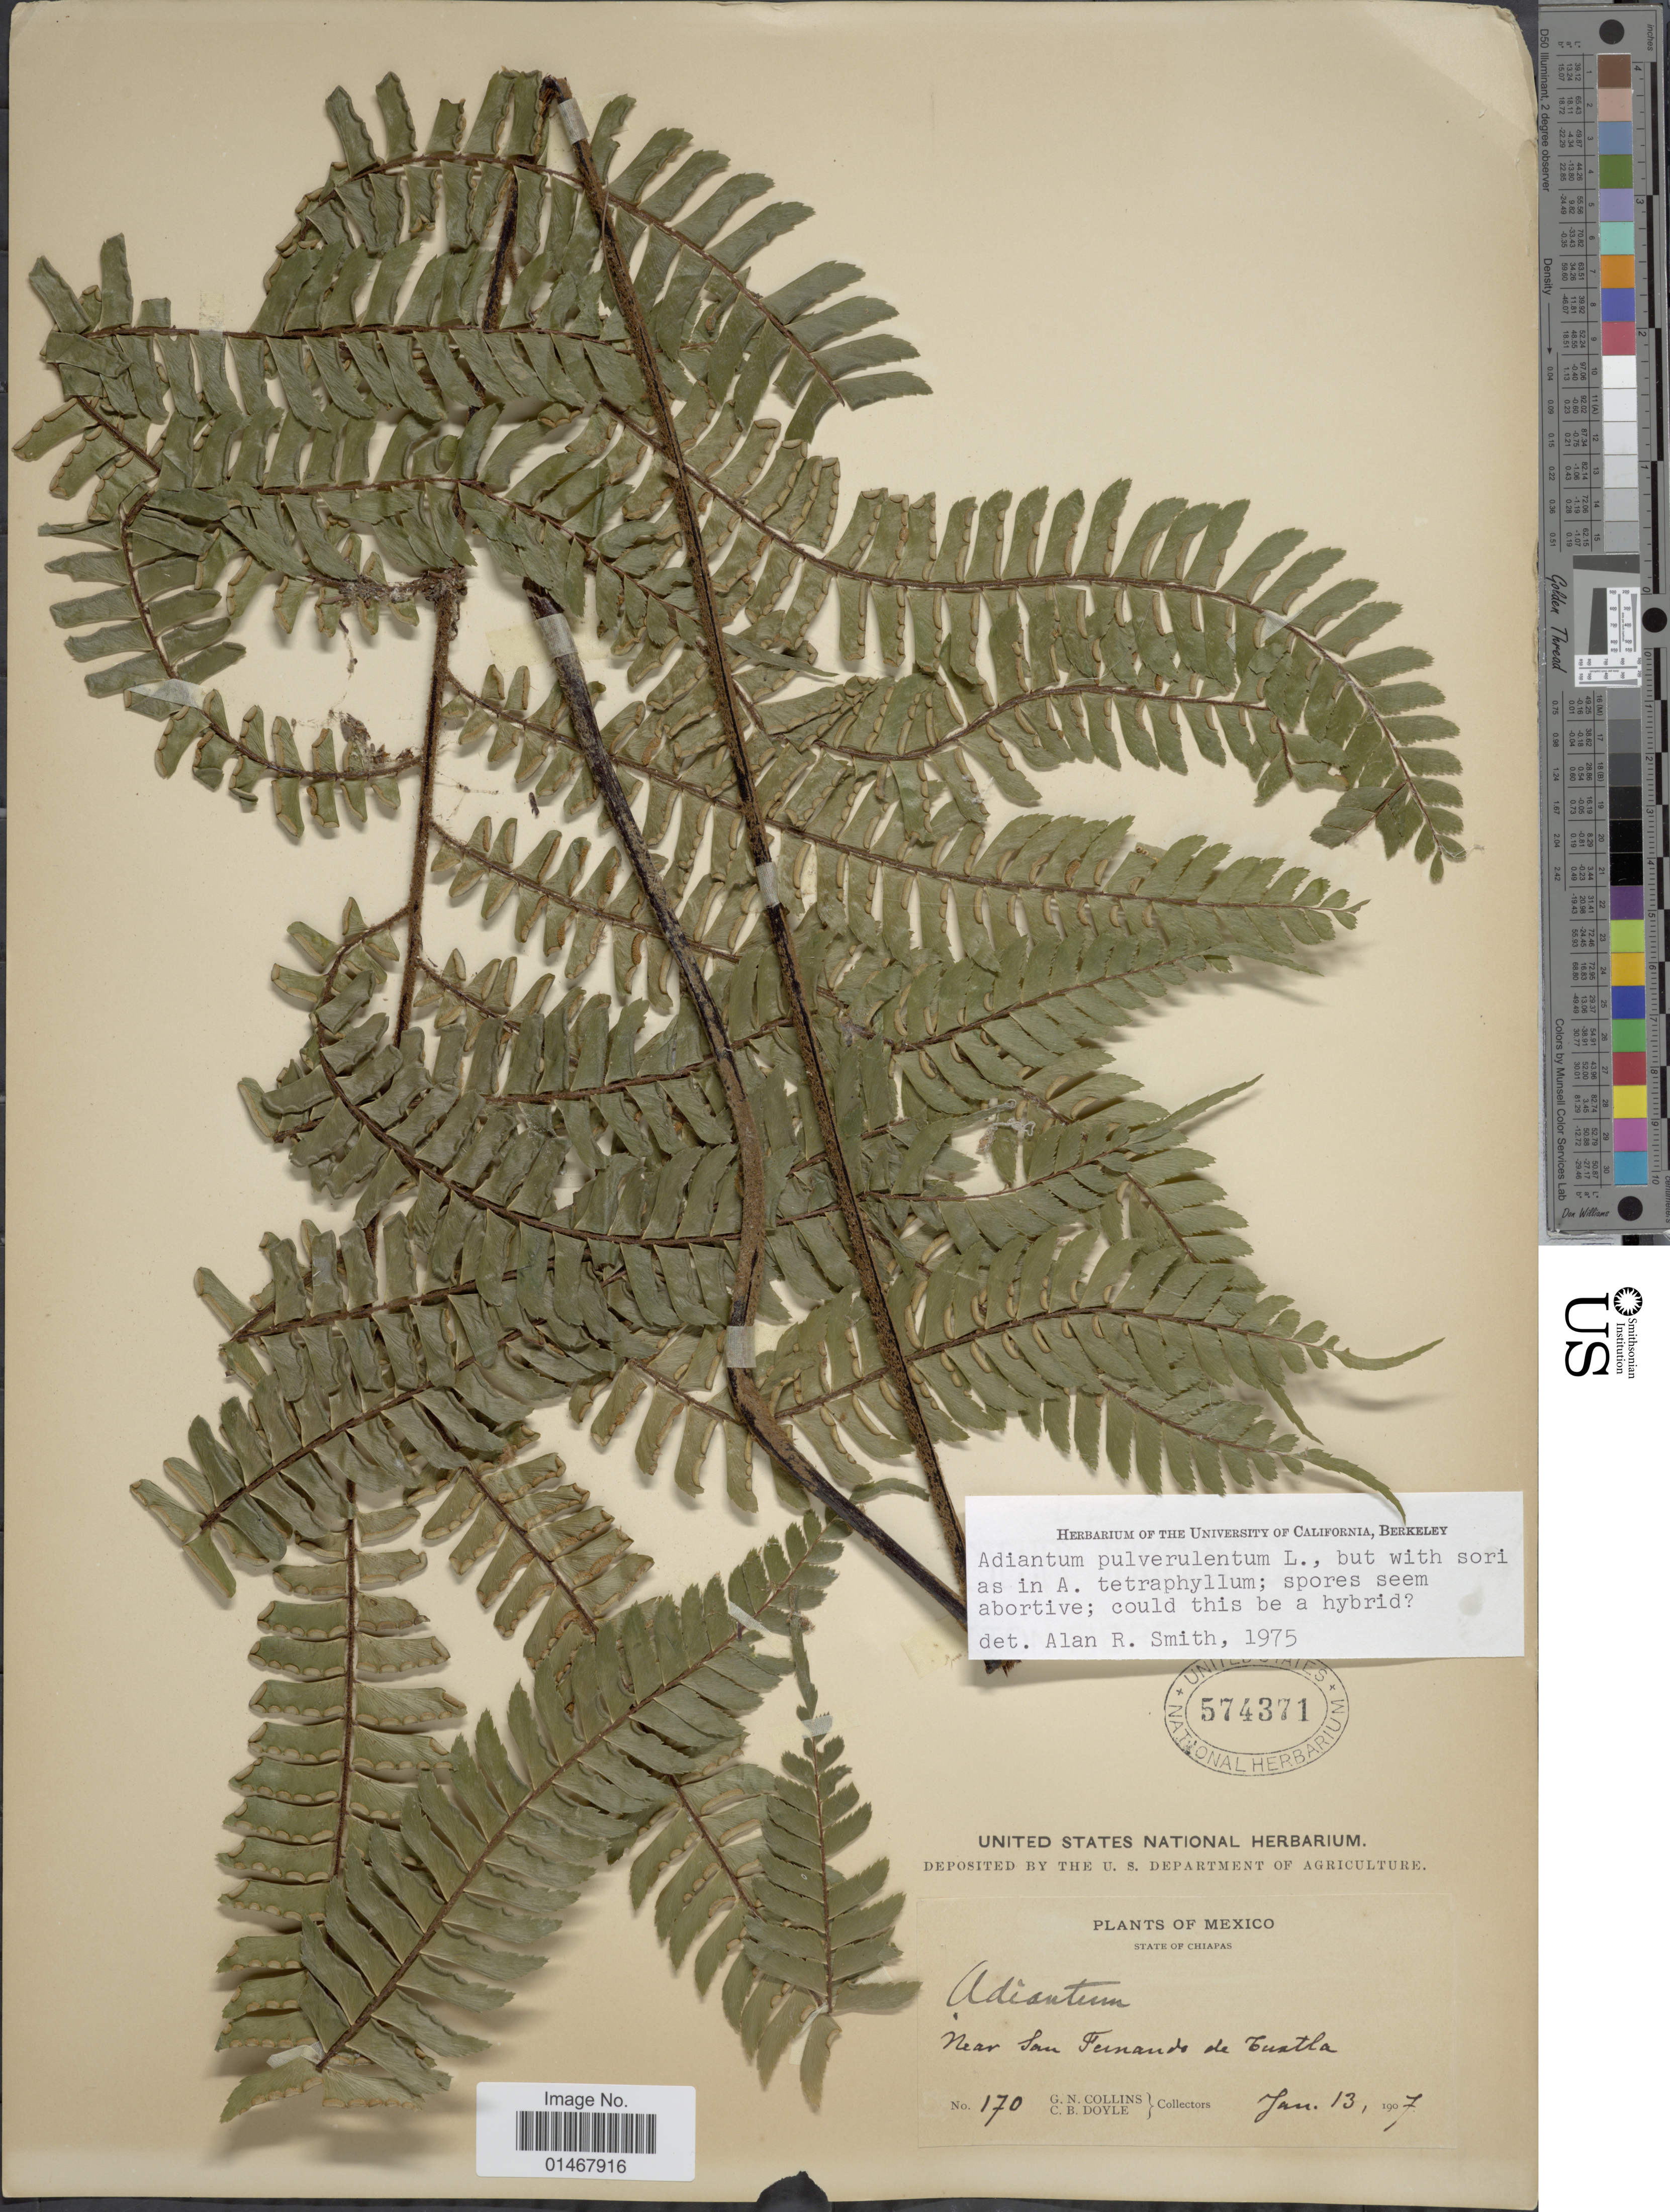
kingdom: Plantae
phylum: Tracheophyta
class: Polypodiopsida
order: Polypodiales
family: Pteridaceae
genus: Adiantum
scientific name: Adiantum pulverulentum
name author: L.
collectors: G. Collins & C. Doyle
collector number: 170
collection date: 1907-01-13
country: Mexico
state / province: Chiapas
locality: Near San Fernando de Tuxtla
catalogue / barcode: US 574371